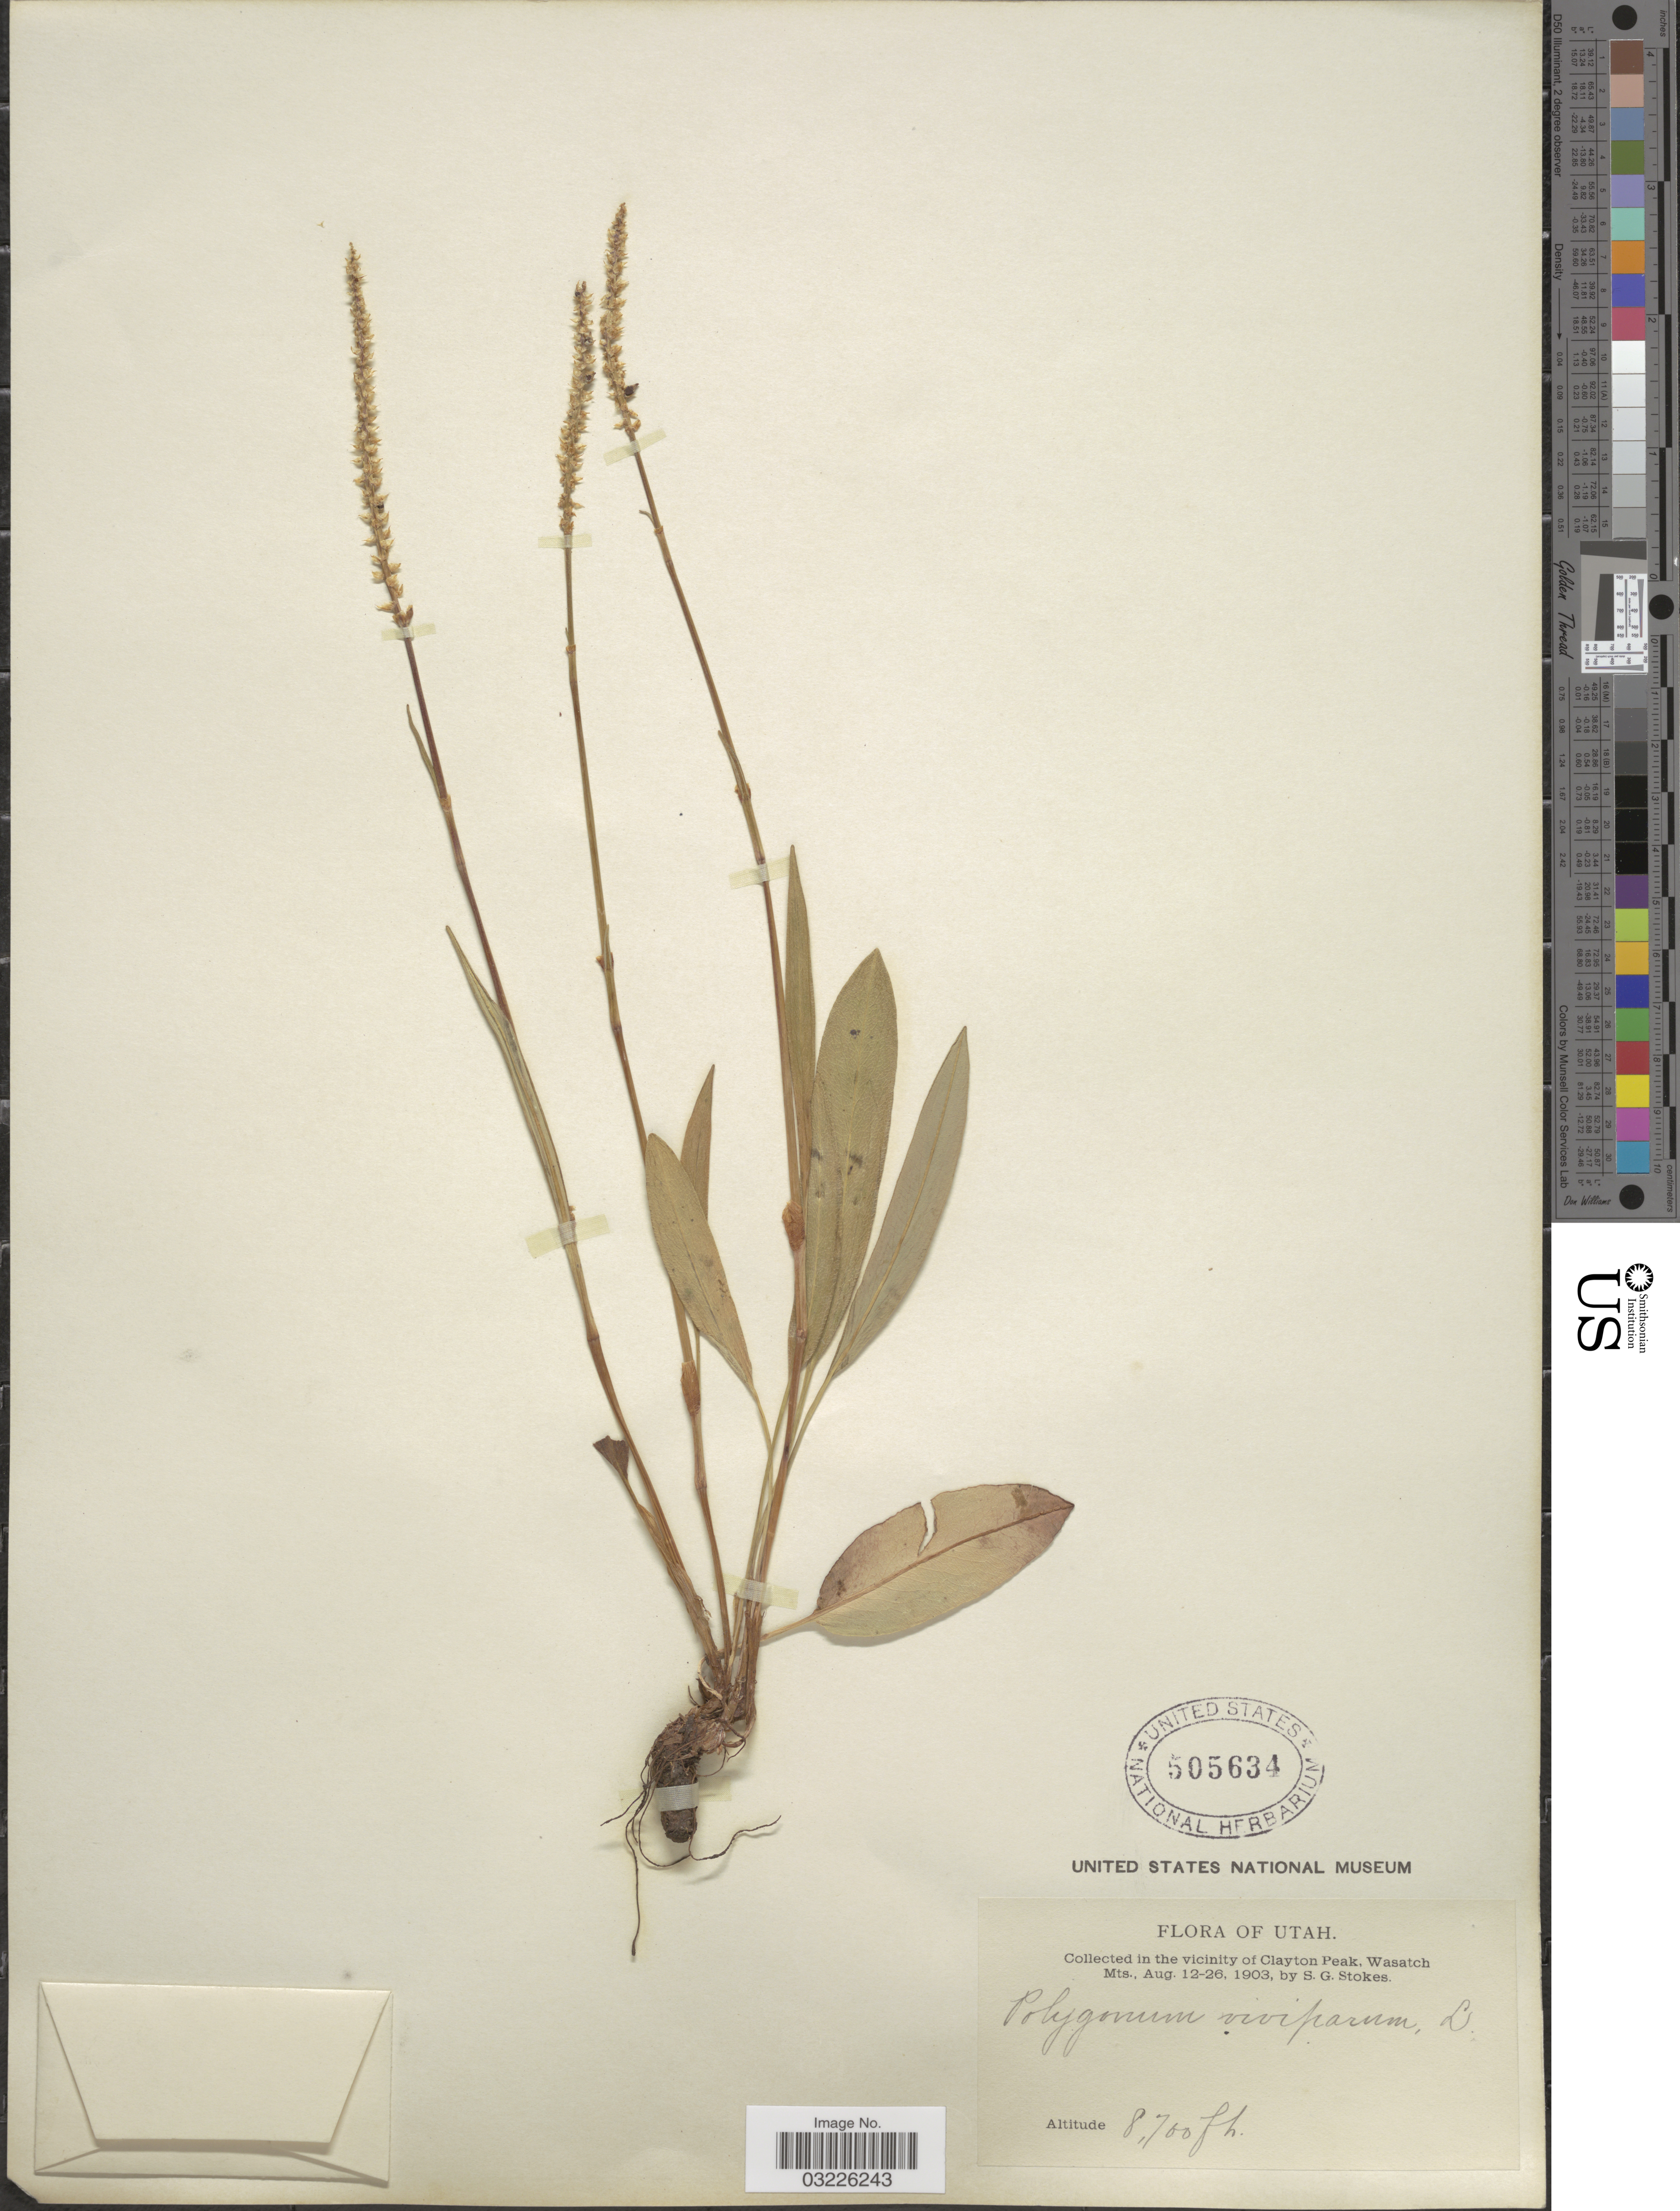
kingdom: Plantae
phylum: Tracheophyta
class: Magnoliopsida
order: Caryophyllales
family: Polygonaceae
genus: Bistorta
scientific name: Bistorta vivipara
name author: (L.) Delarbre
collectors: S. G. Stokes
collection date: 1903-08-12/1903-08-26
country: United States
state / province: Utah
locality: In the vicinity of Clayton Peak, Wasatch Mts.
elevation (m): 2652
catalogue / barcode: US 505634